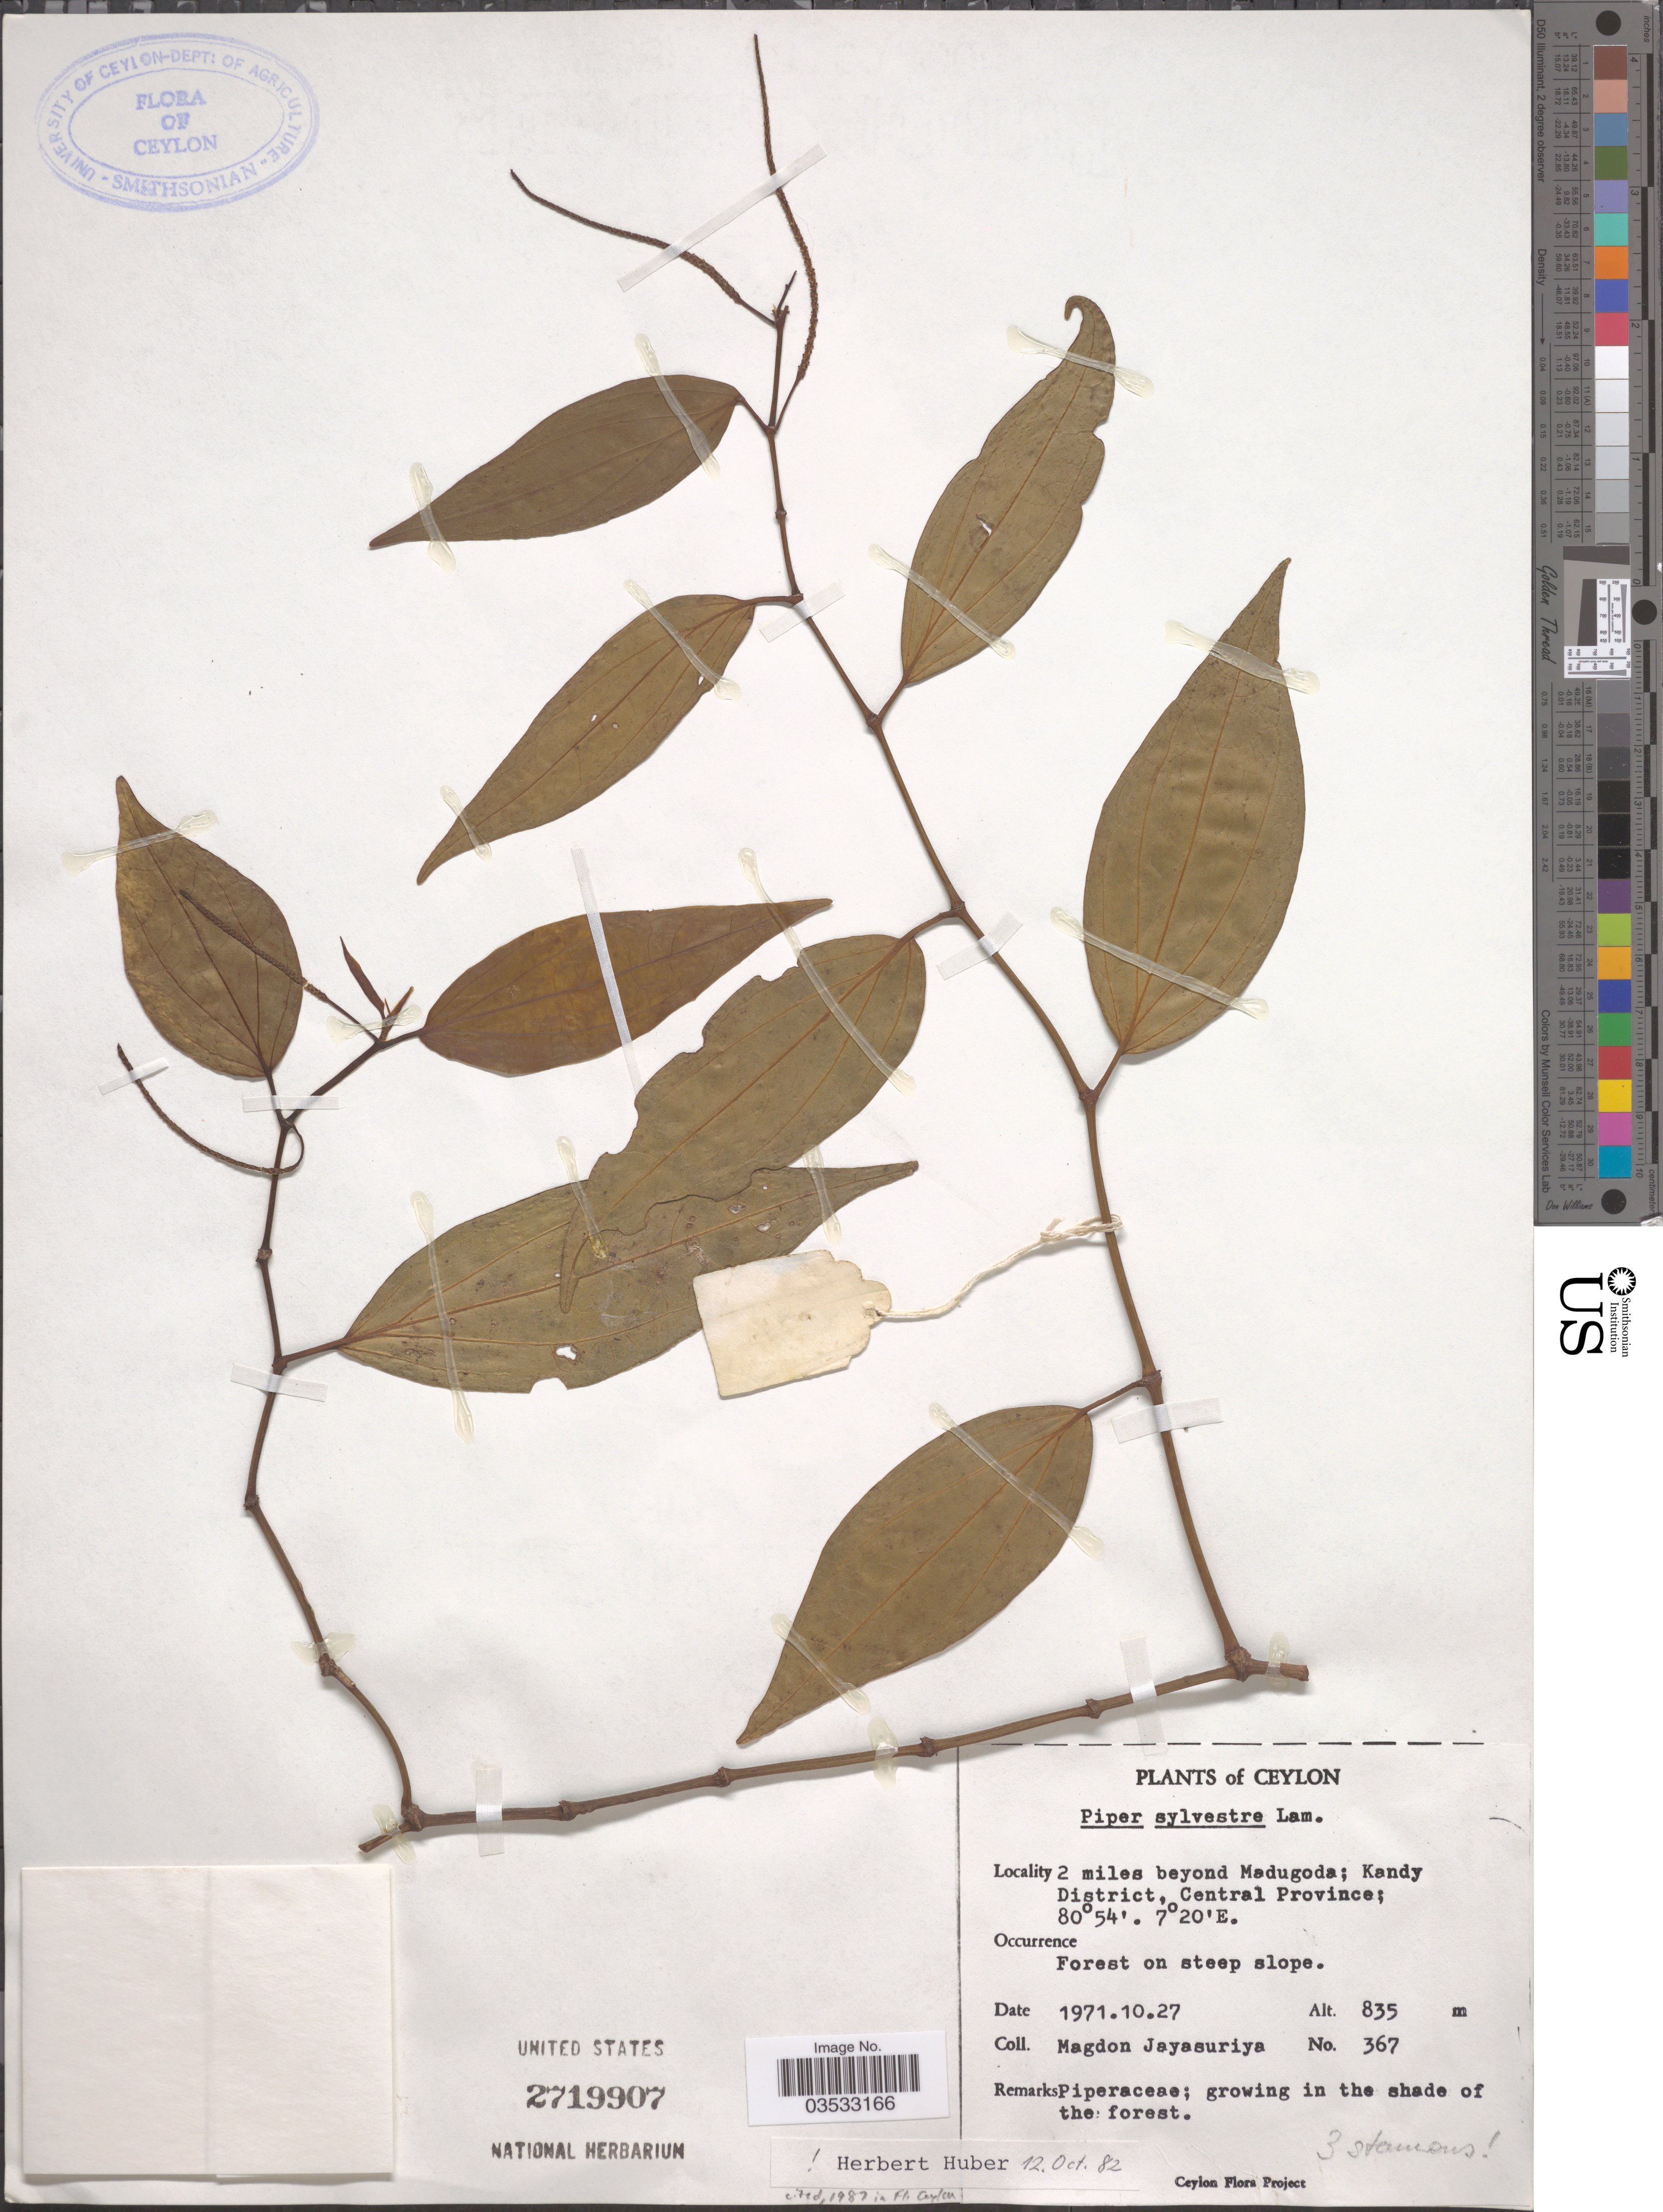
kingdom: Plantae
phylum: Tracheophyta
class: Magnoliopsida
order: Piperales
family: Piperaceae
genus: Piper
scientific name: Piper sylvestre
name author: Lour.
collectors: A. H. Jayasuriya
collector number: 367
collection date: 1971-10-27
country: Sri Lanka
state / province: Central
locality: Ceylon. 2 miles beyond Madugoda; Kandy District.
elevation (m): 835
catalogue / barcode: US 2719907